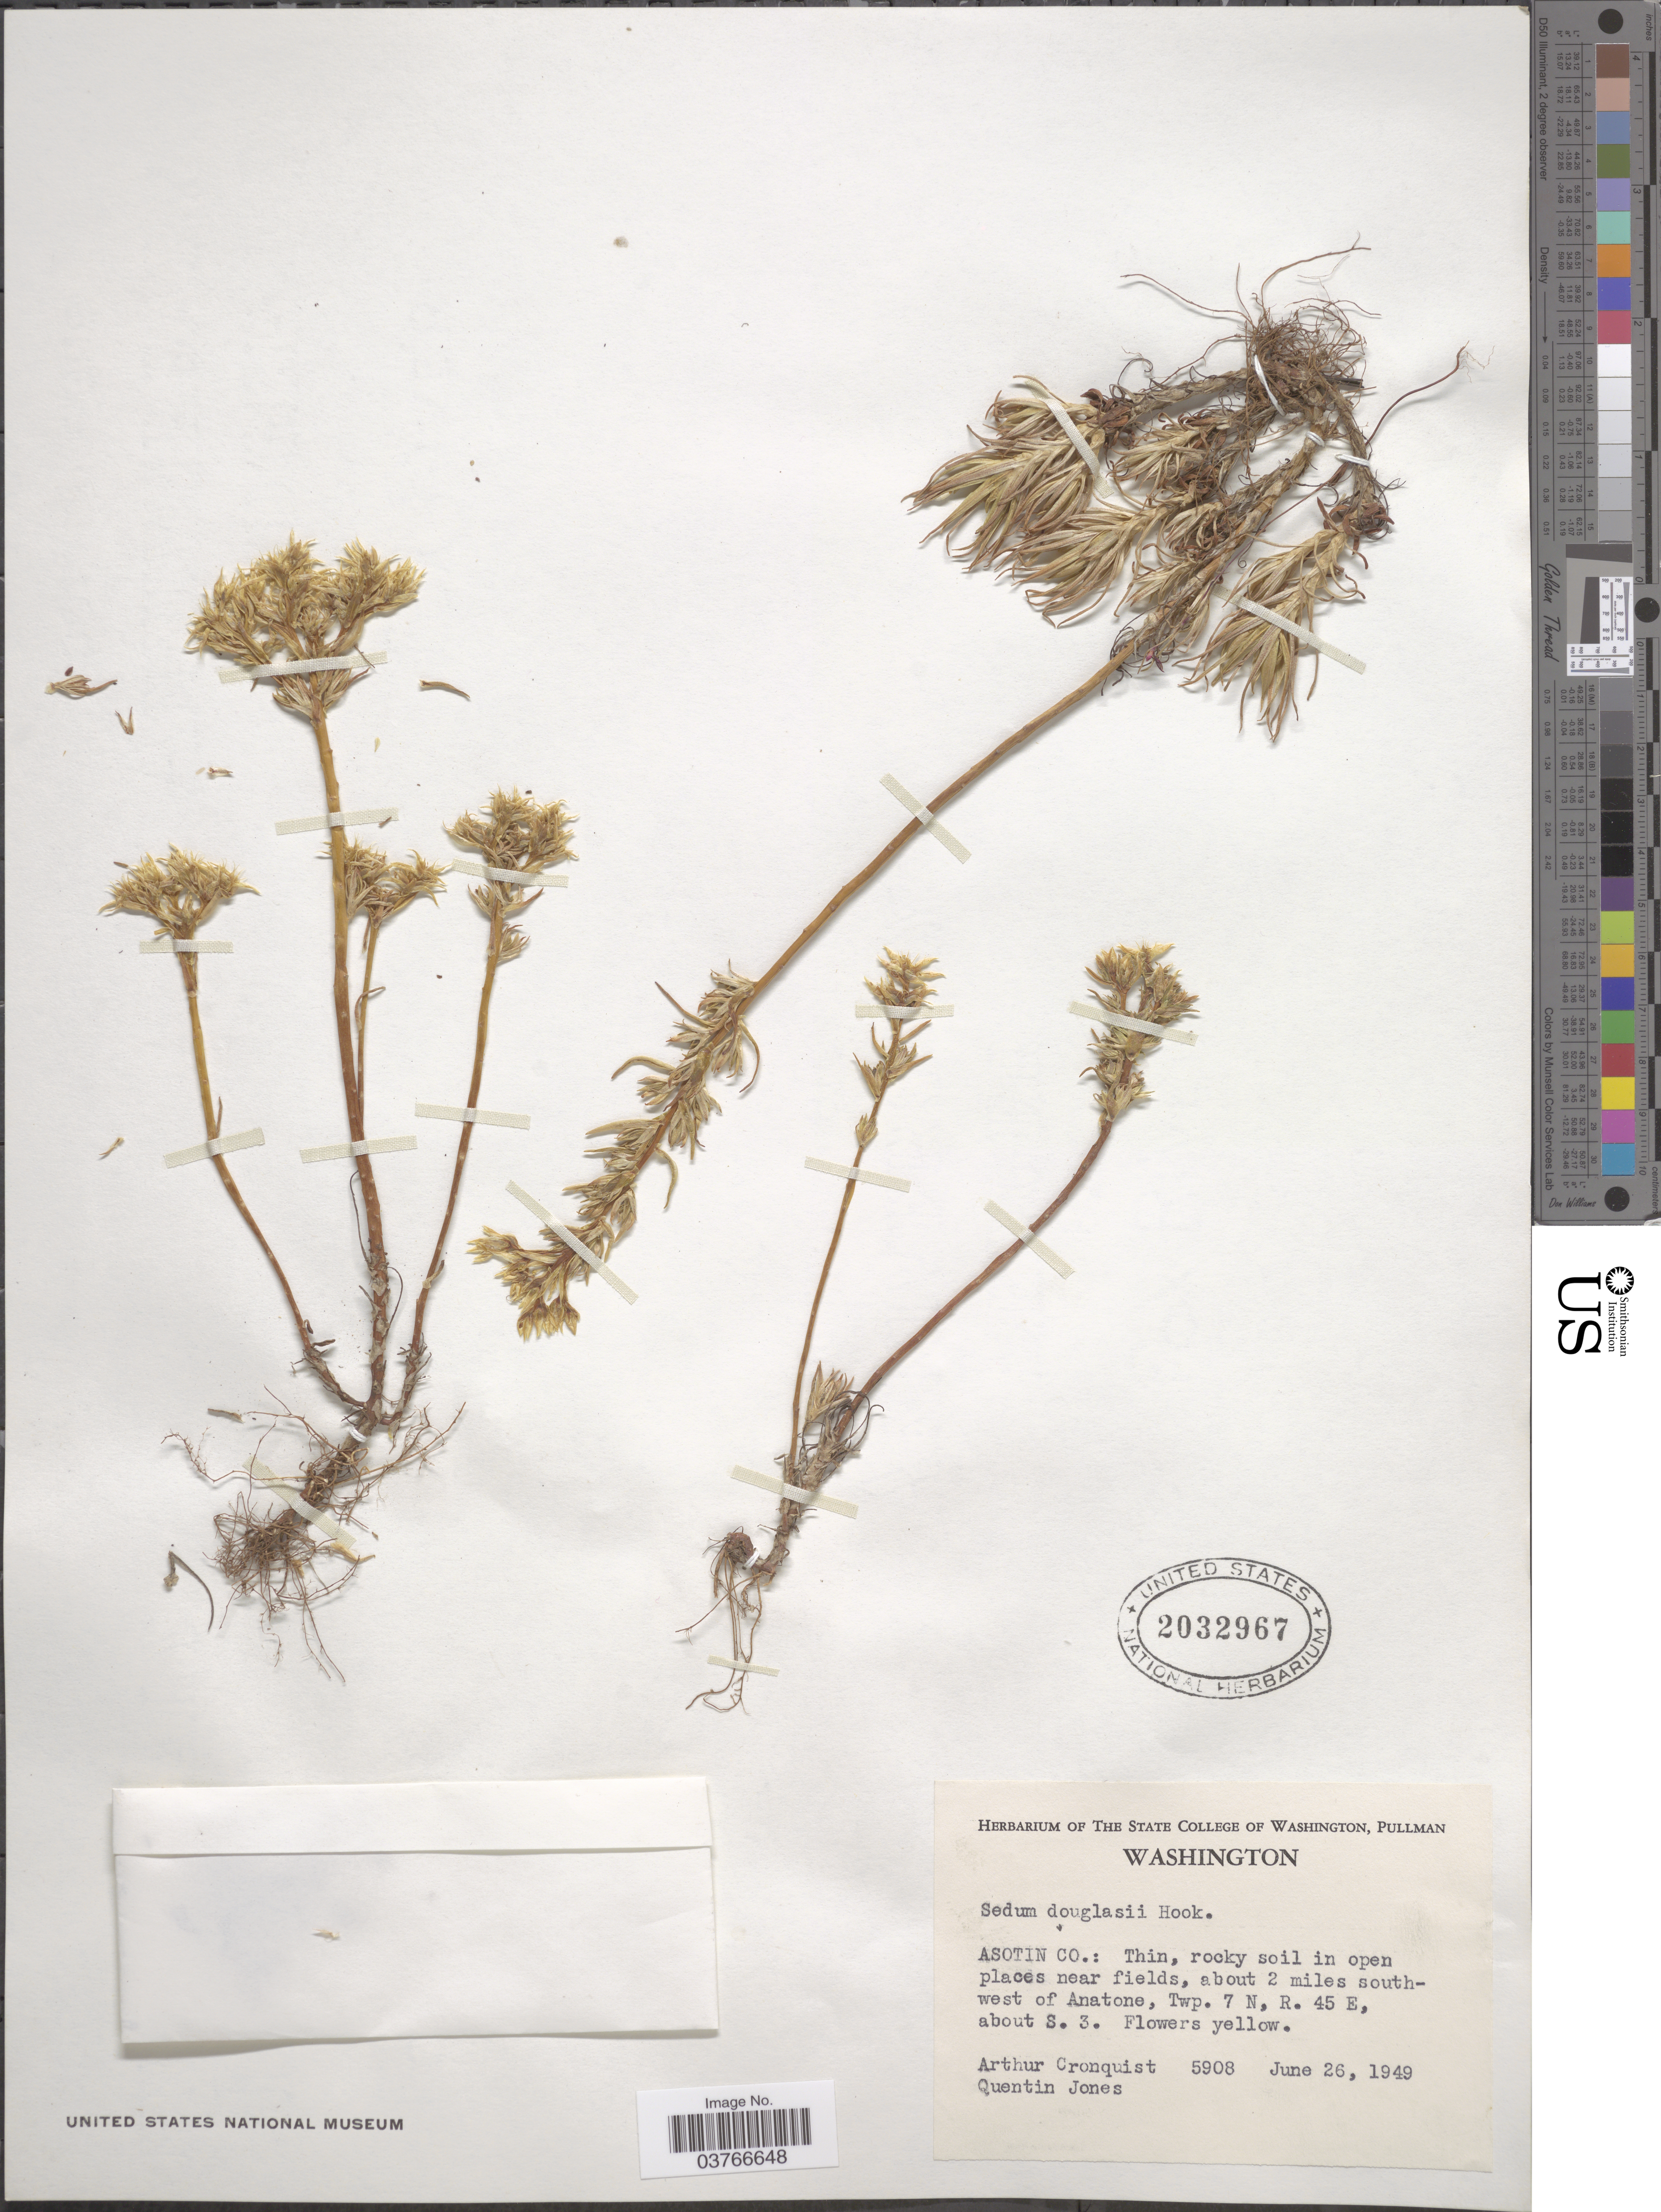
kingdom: Plantae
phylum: Tracheophyta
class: Magnoliopsida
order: Saxifragales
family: Crassulaceae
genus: Sedum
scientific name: Sedum stenopetalum var. stenopetalum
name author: Pursh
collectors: A. J. Cronquist & Q. Jones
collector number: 5908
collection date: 1949-06-26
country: United States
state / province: Washington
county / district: Asotin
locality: Asotin Co.: 2 miles south-west of Anatone, Twp. 7 N, R. 45 E, about S. 3.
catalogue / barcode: US 2032967